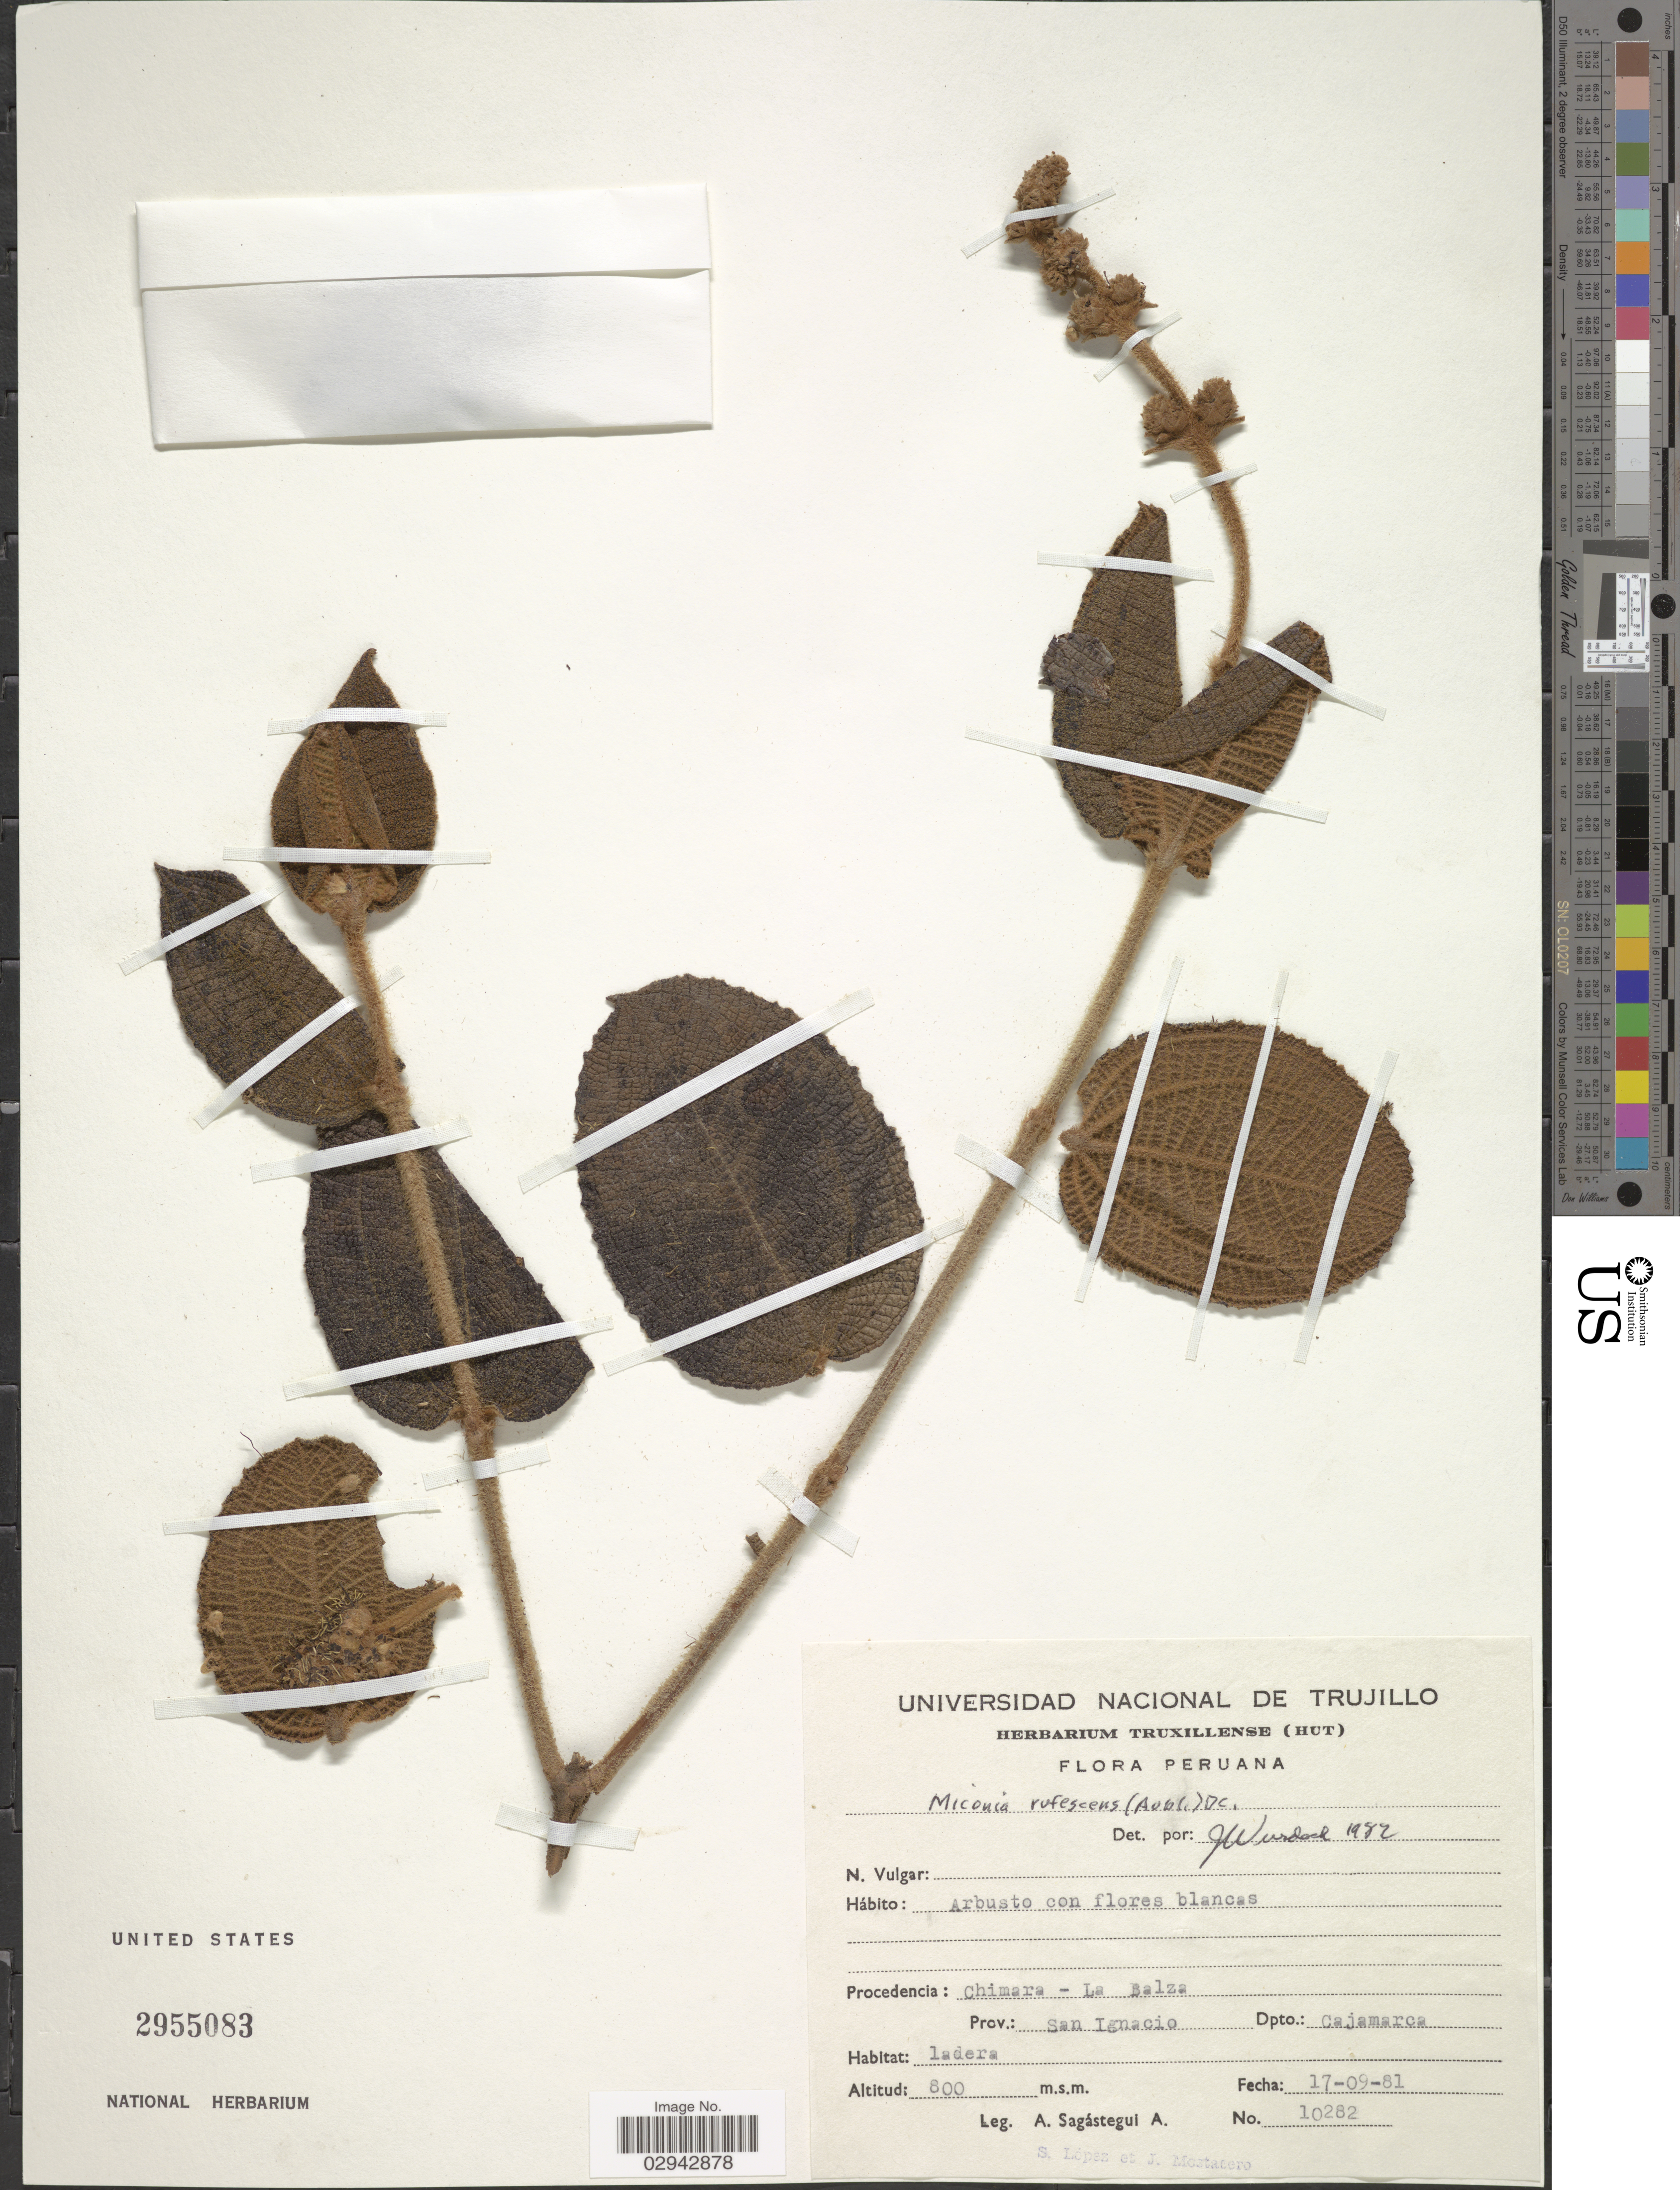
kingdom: Plantae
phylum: Tracheophyta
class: Magnoliopsida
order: Myrtales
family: Melastomataceae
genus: Miconia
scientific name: Miconia rufescens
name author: (Aubl.) DC.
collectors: A. Sagástegui A., S. Lopez & J. Mostacero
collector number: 10282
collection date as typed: Transcribed d/m/y: 17/9/81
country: Peru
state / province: Cajamarca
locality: Procedencia: Chimara - La Balza. Prov: San Ignacio. Dpto: Cajamarca.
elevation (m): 800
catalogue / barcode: US 2955083